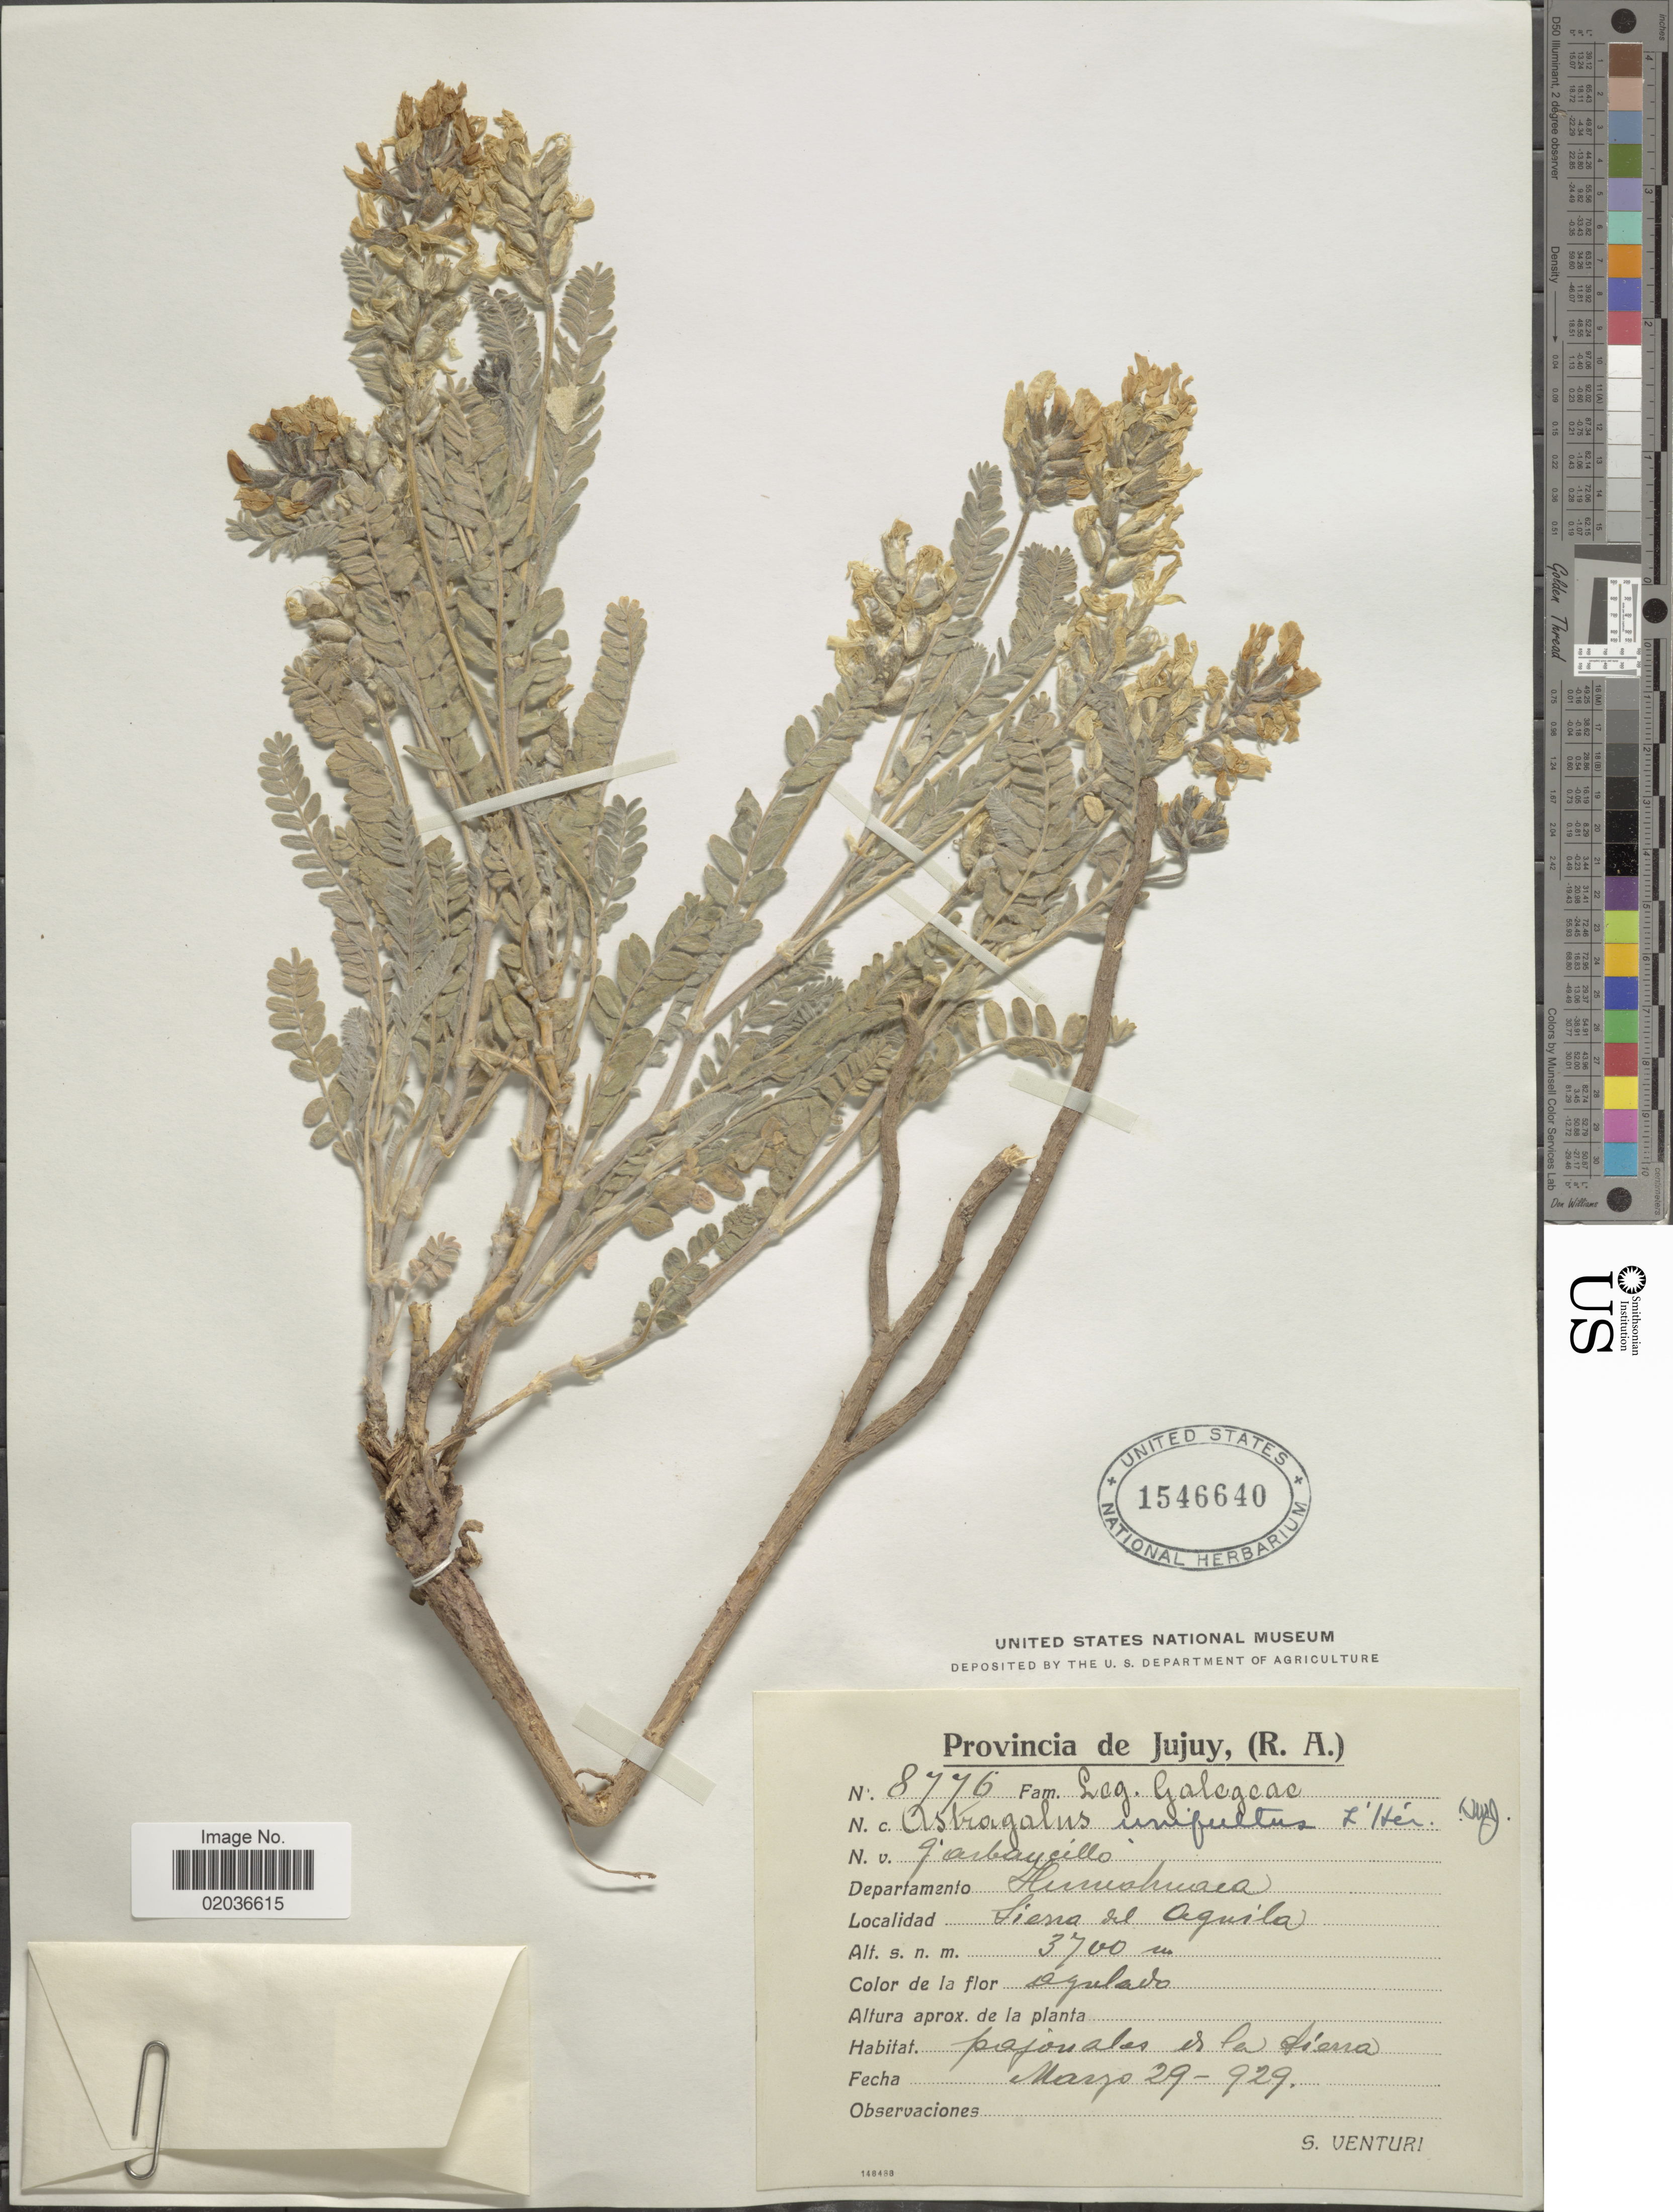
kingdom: Plantae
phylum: Tracheophyta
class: Magnoliopsida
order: Fabales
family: Fabaceae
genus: Astragalus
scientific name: Astragalus garbancillo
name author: Cav.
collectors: S. Venturi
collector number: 8776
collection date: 1929-03-29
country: Argentina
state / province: Jujuy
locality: Provincia de Jujuy, (R.A.). Departamento Humahuaca. Sierra del Aguila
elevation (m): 3700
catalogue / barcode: US 1546640